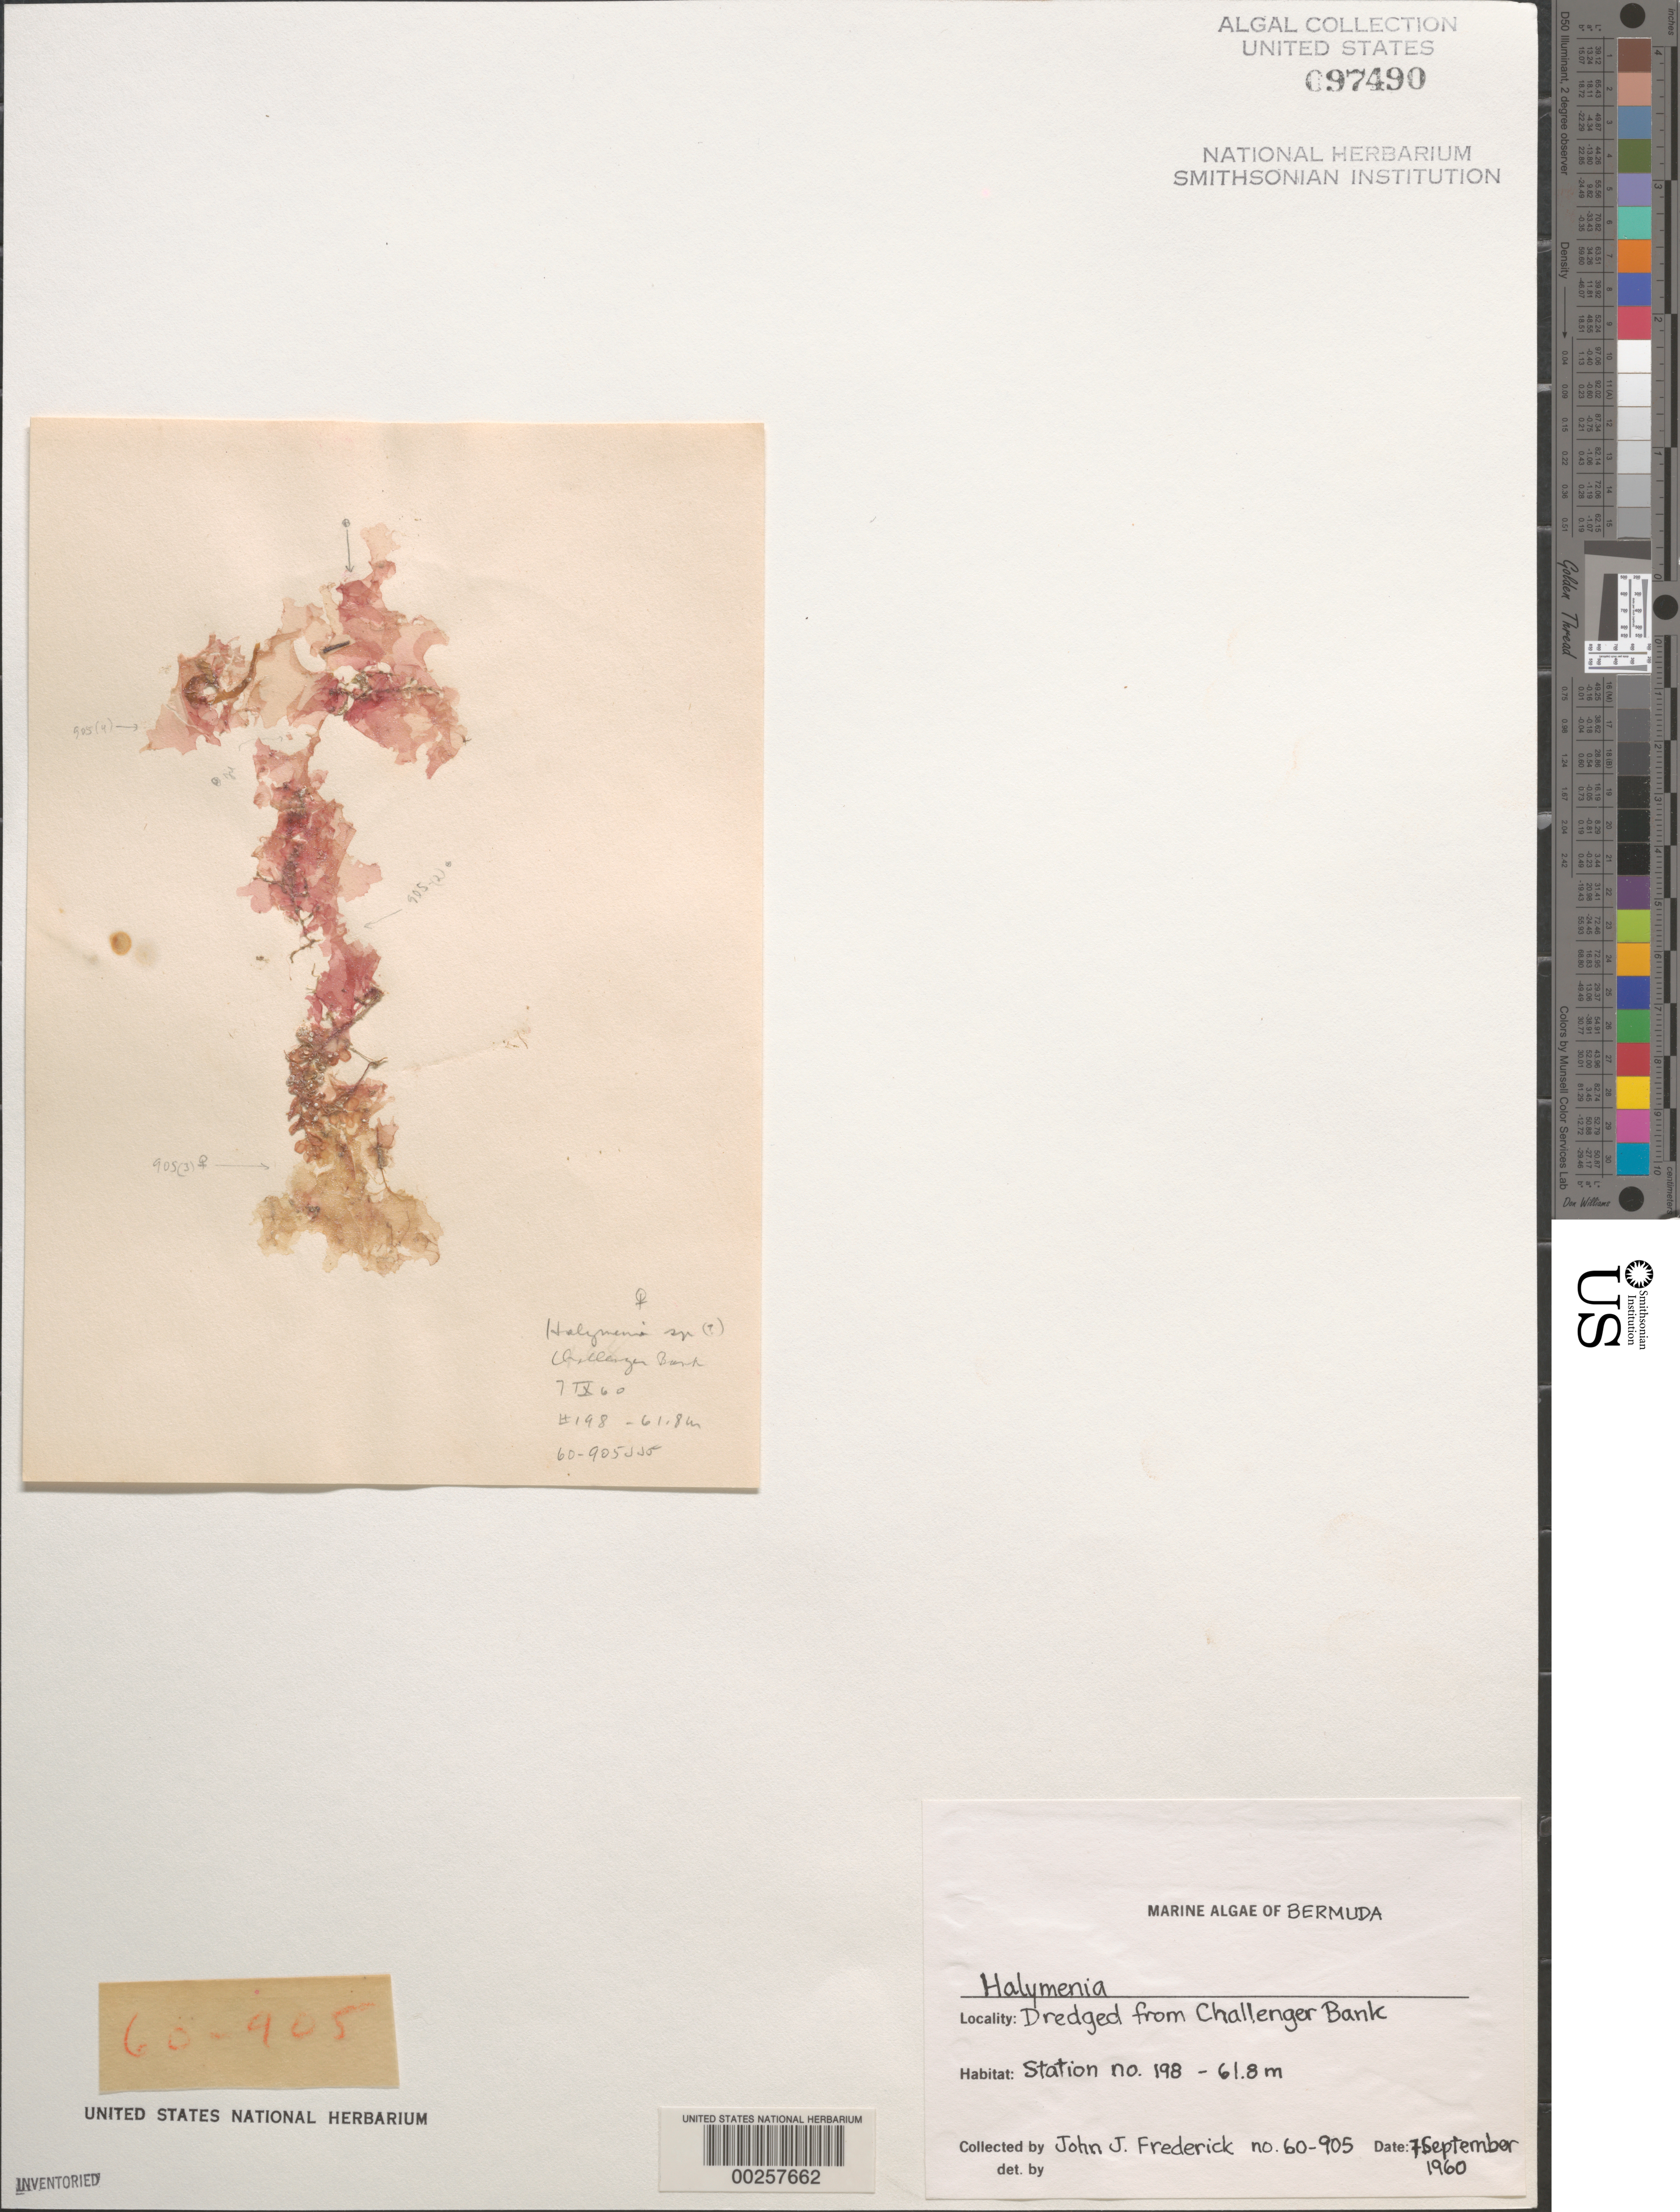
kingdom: Plantae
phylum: Rhodophyta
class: Florideophyceae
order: Halymeniales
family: Halymeniaceae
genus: Halymenia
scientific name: Halymenia sp.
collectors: J. Frederick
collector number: JJF 60-905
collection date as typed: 07 Sep 1960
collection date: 1960-09-07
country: Bermuda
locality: Challenger Bank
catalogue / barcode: US 97490